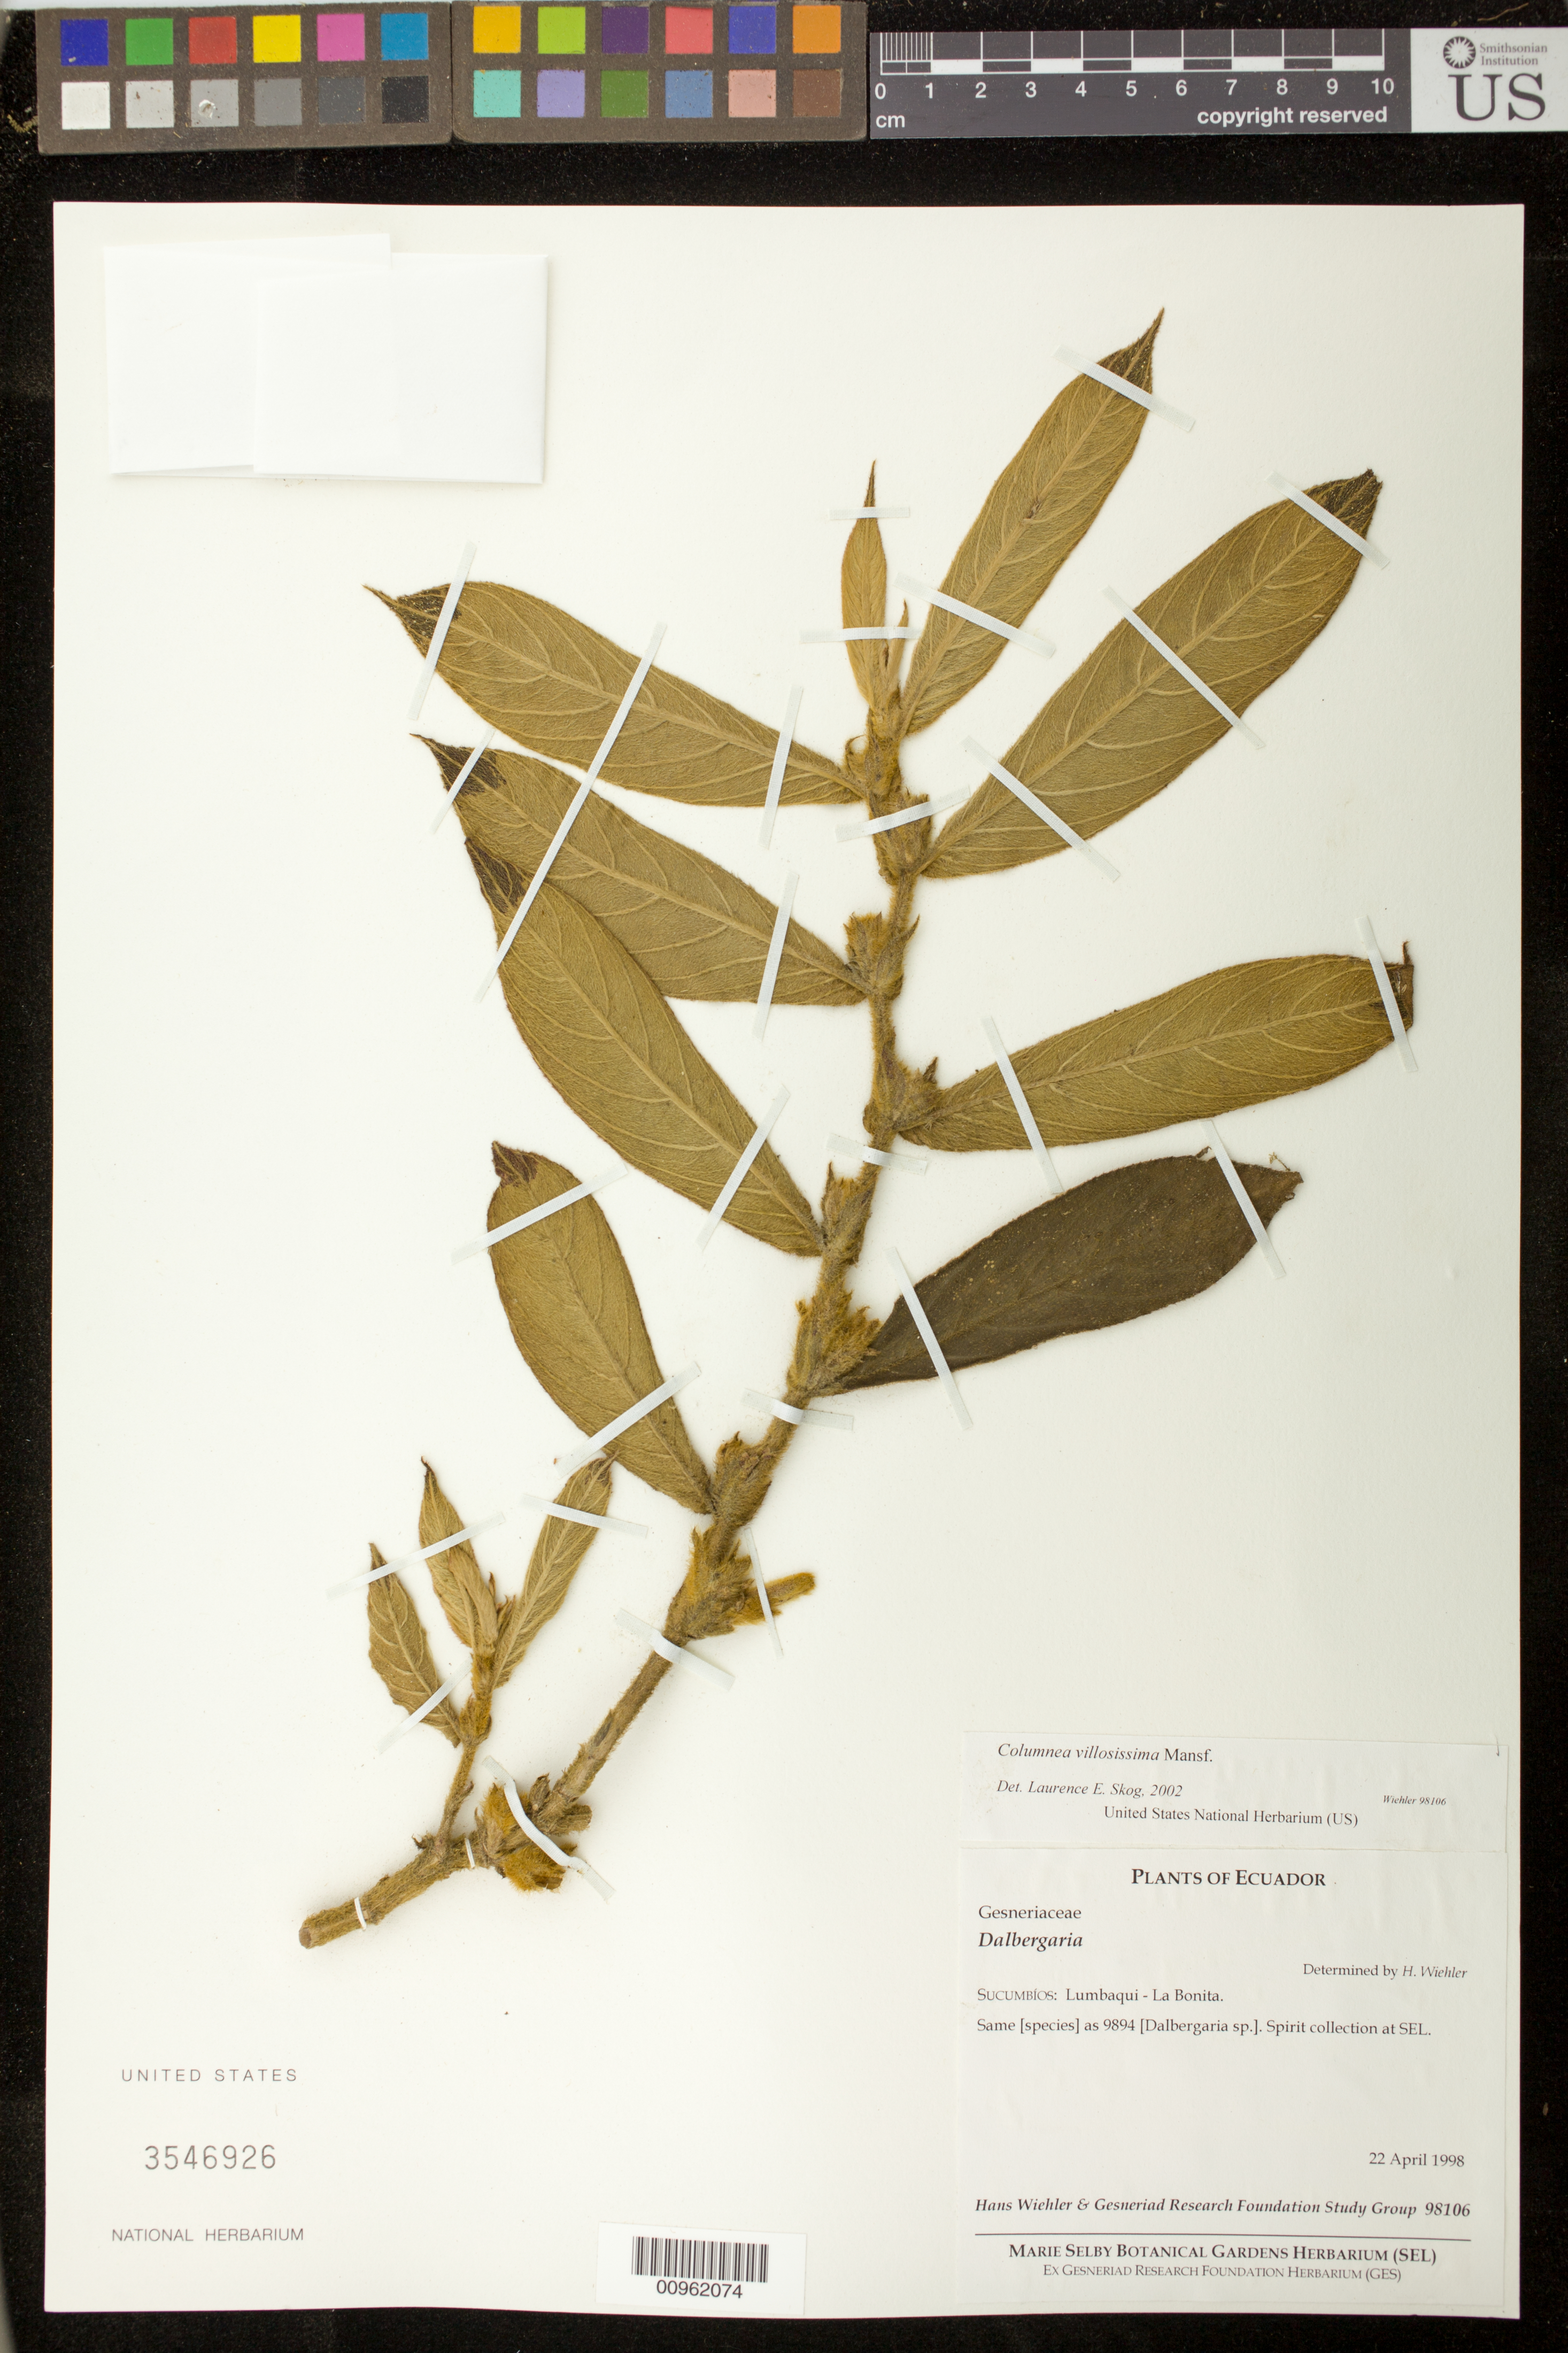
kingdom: Plantae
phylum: Tracheophyta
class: Magnoliopsida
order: Lamiales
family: Gesneriaceae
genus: Columnea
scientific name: Columnea villosissima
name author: Mansf.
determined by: Skog, Laurence E.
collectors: H. J. Wiehler & GRF Study Group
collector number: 98106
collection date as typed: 22 Apr 1998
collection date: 1998-04-22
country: Ecuador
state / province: Sucumbíos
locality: Sucumbíos: Lumbaqui - La Bonita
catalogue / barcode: US 3546926